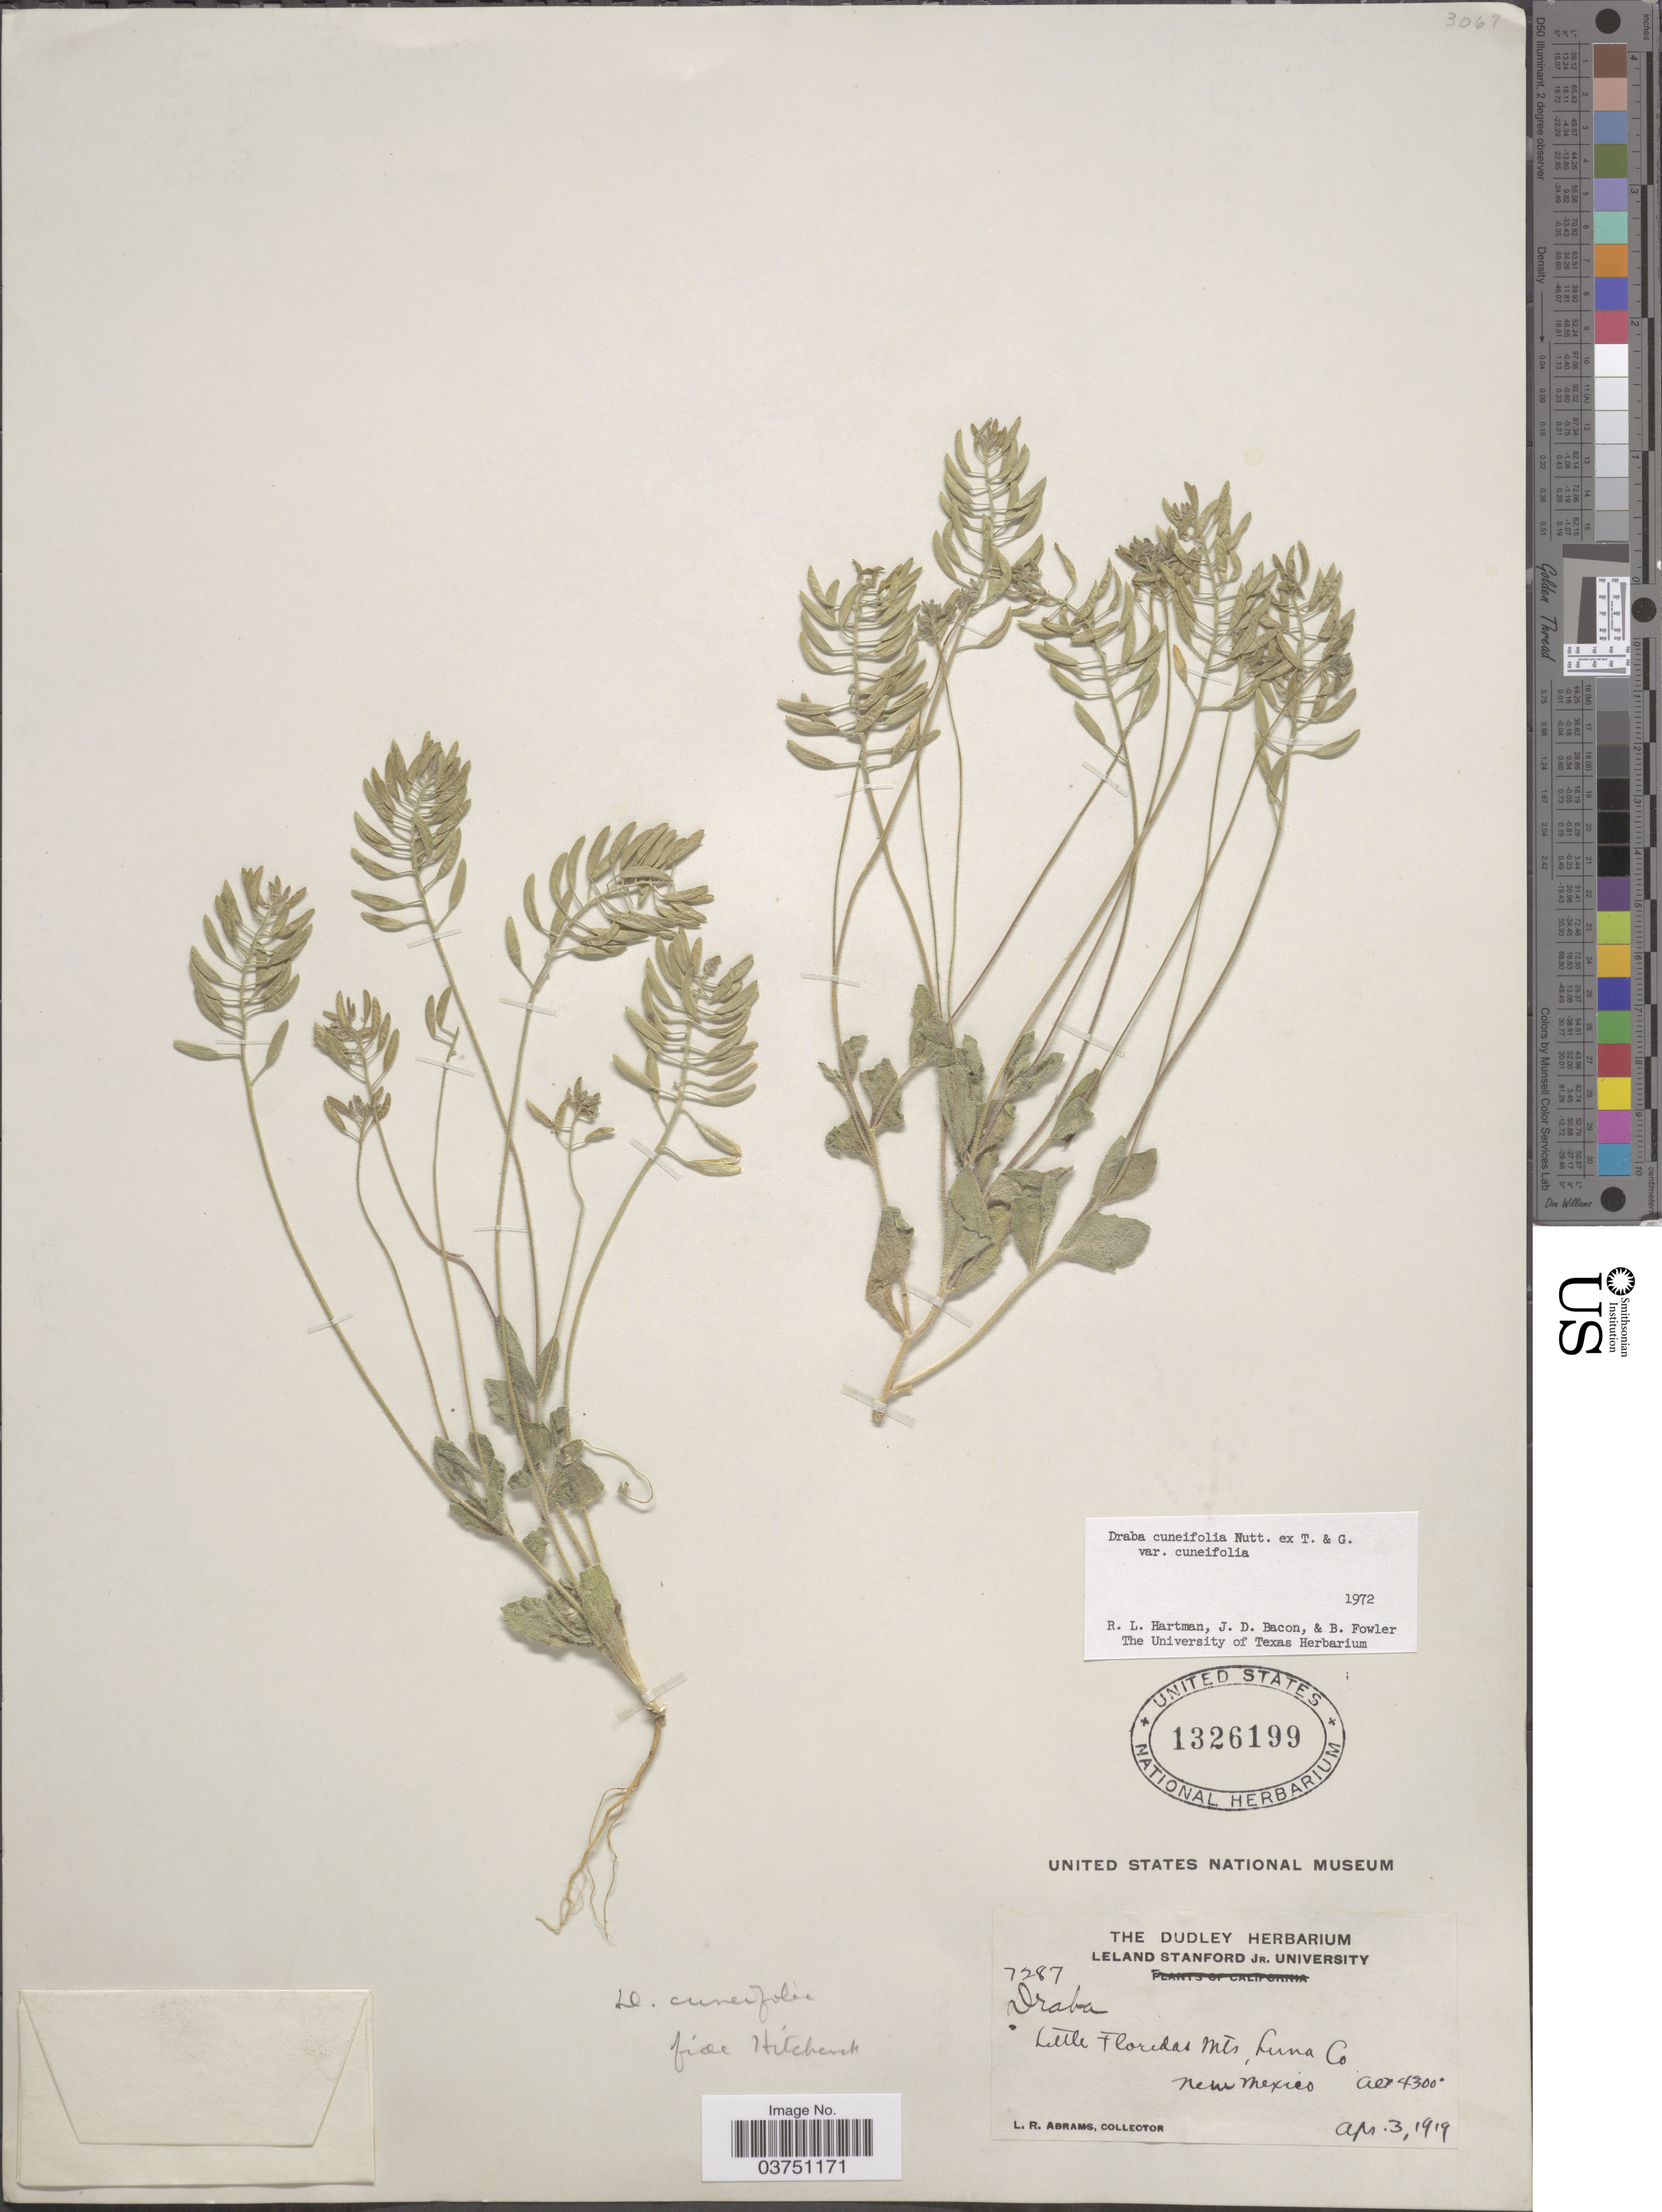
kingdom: Plantae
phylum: Tracheophyta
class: Magnoliopsida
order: Brassicales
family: Brassicaceae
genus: Draba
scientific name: Draba cuneifolia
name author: Nutt.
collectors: L. Abrams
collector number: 7287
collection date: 1919-04-03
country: United States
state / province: New Mexico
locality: Little Florida Mts, Luna Co.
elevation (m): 1311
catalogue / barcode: US 1326199